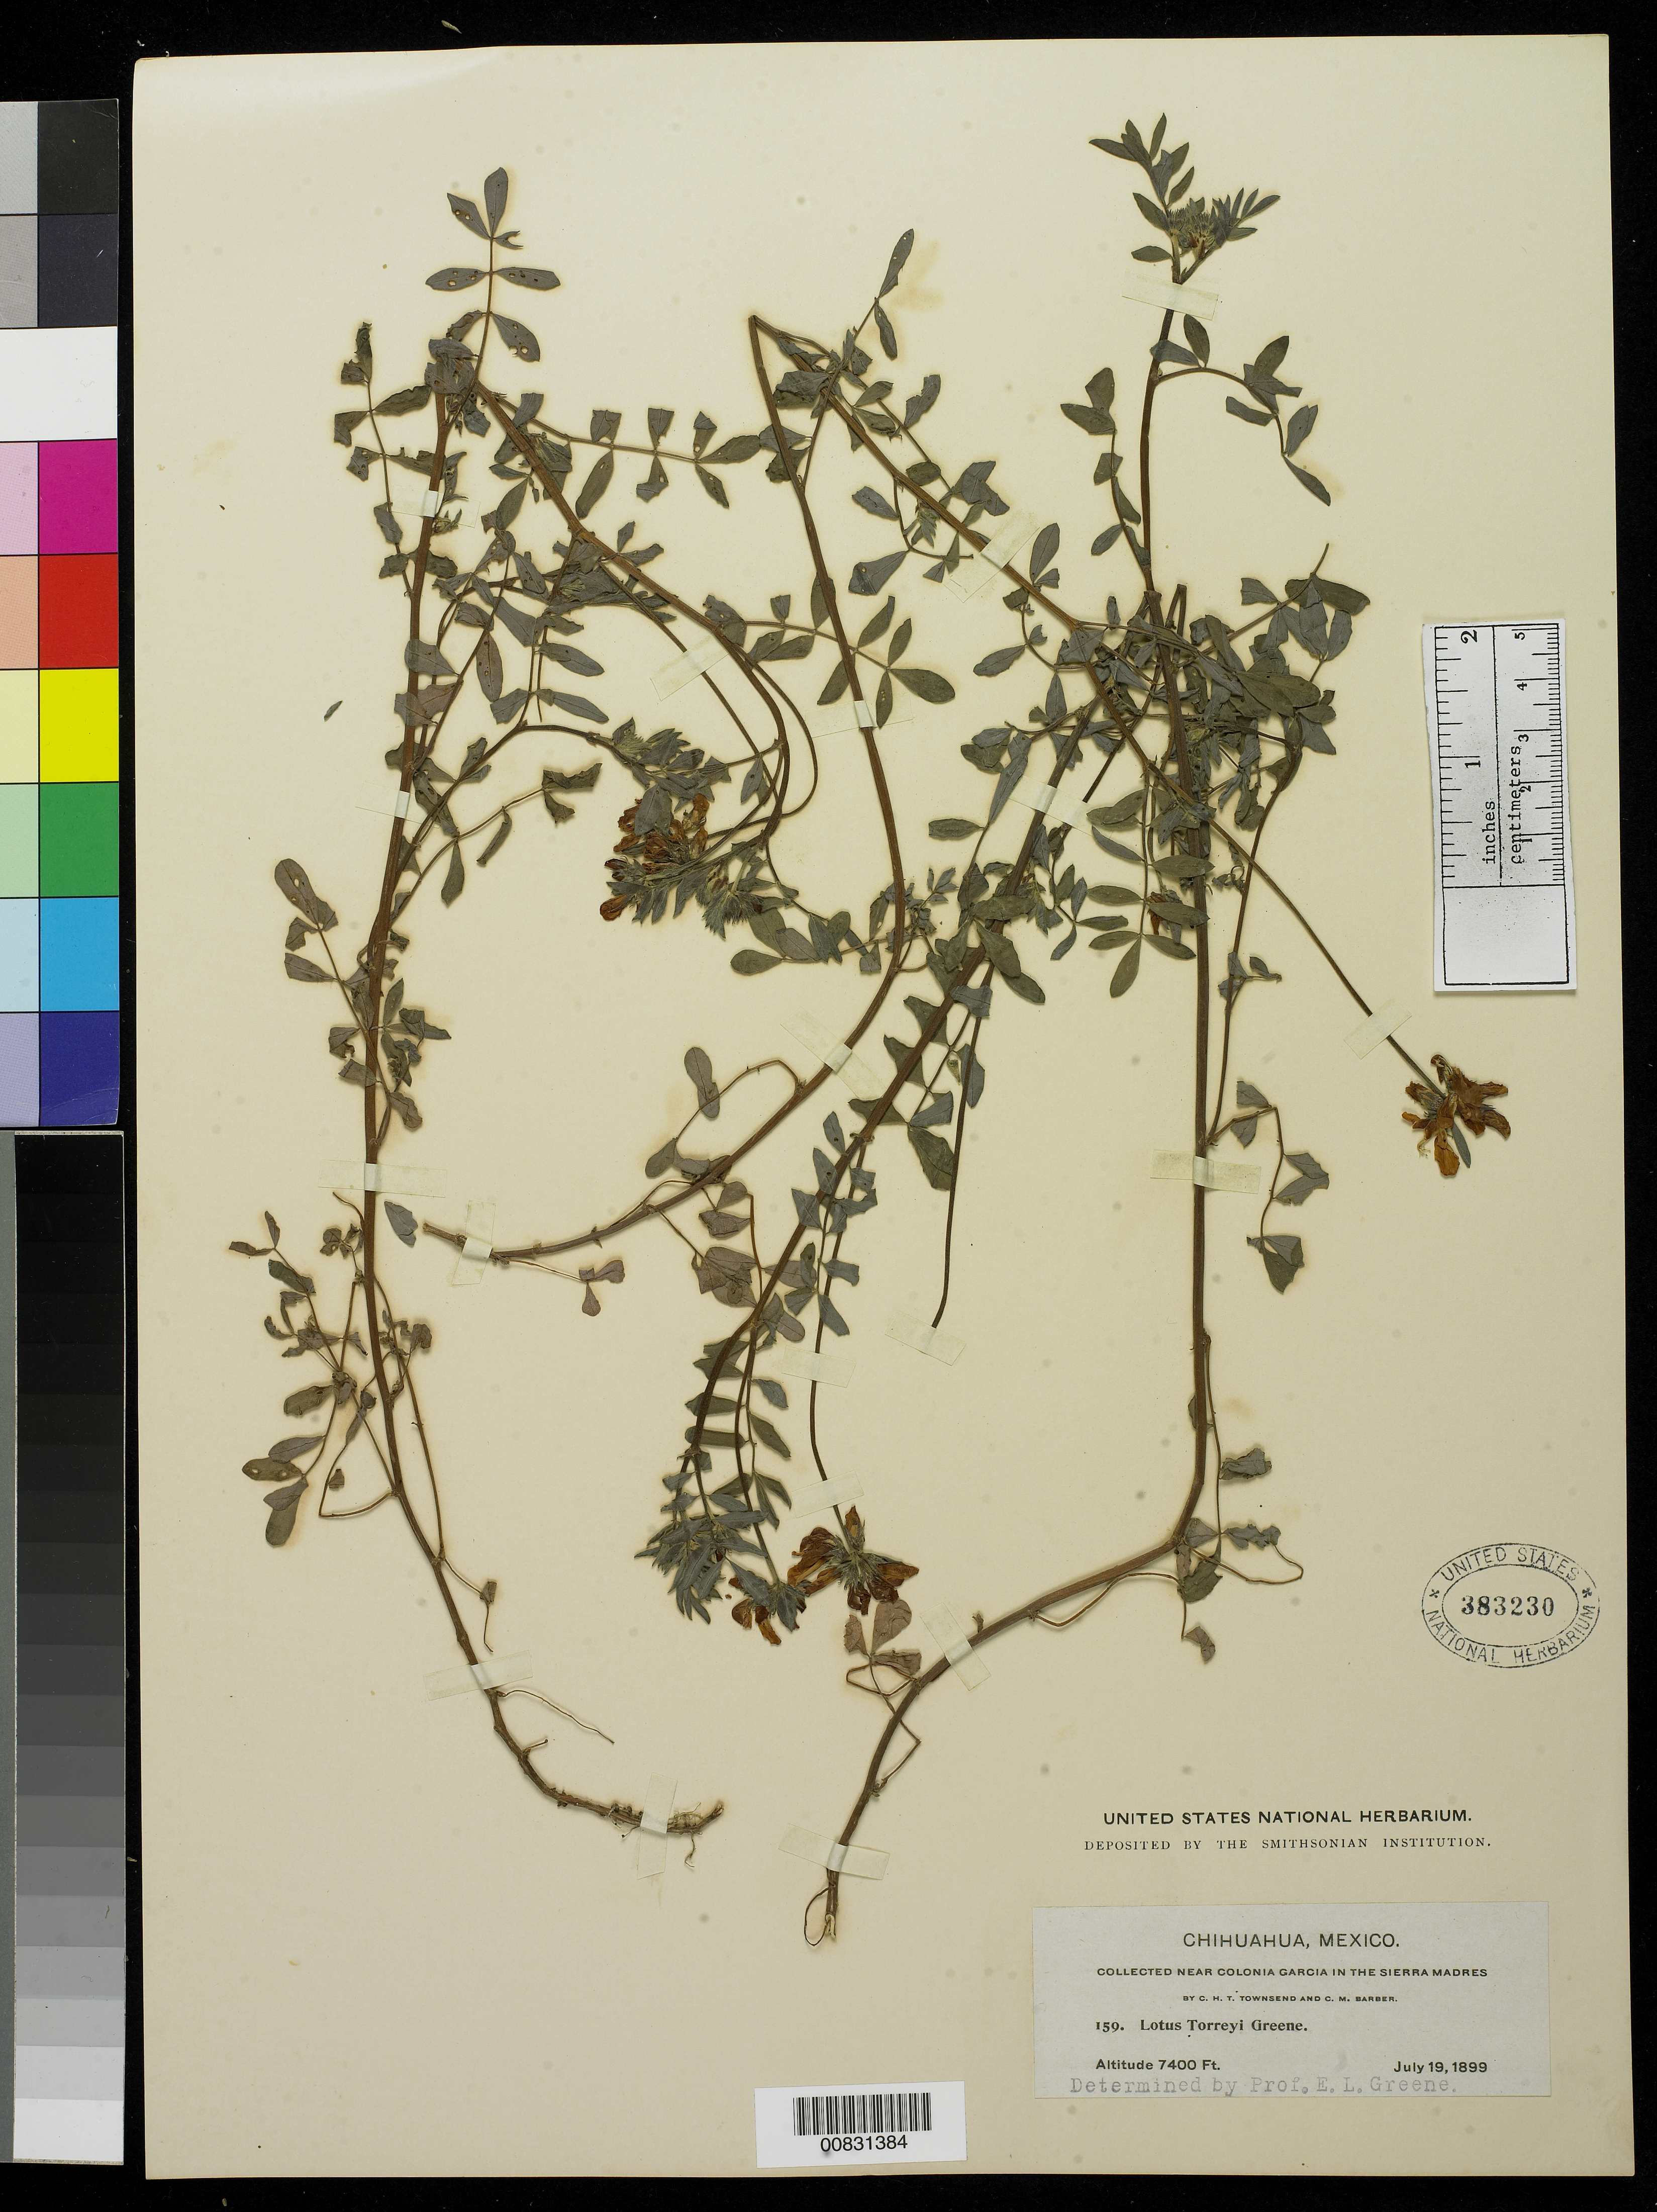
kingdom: Plantae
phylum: Tracheophyta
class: Magnoliopsida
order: Fabales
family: Fabaceae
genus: Hosackia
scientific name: Hosackia oblongifolia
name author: Benth.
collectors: C. H. T. Townsend & C. Barber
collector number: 159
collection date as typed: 19 Jul 1899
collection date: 1899-07-19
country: Mexico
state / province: Chihuahua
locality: Near Colonia García in the Sierra Madre.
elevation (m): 2256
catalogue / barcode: US 383230